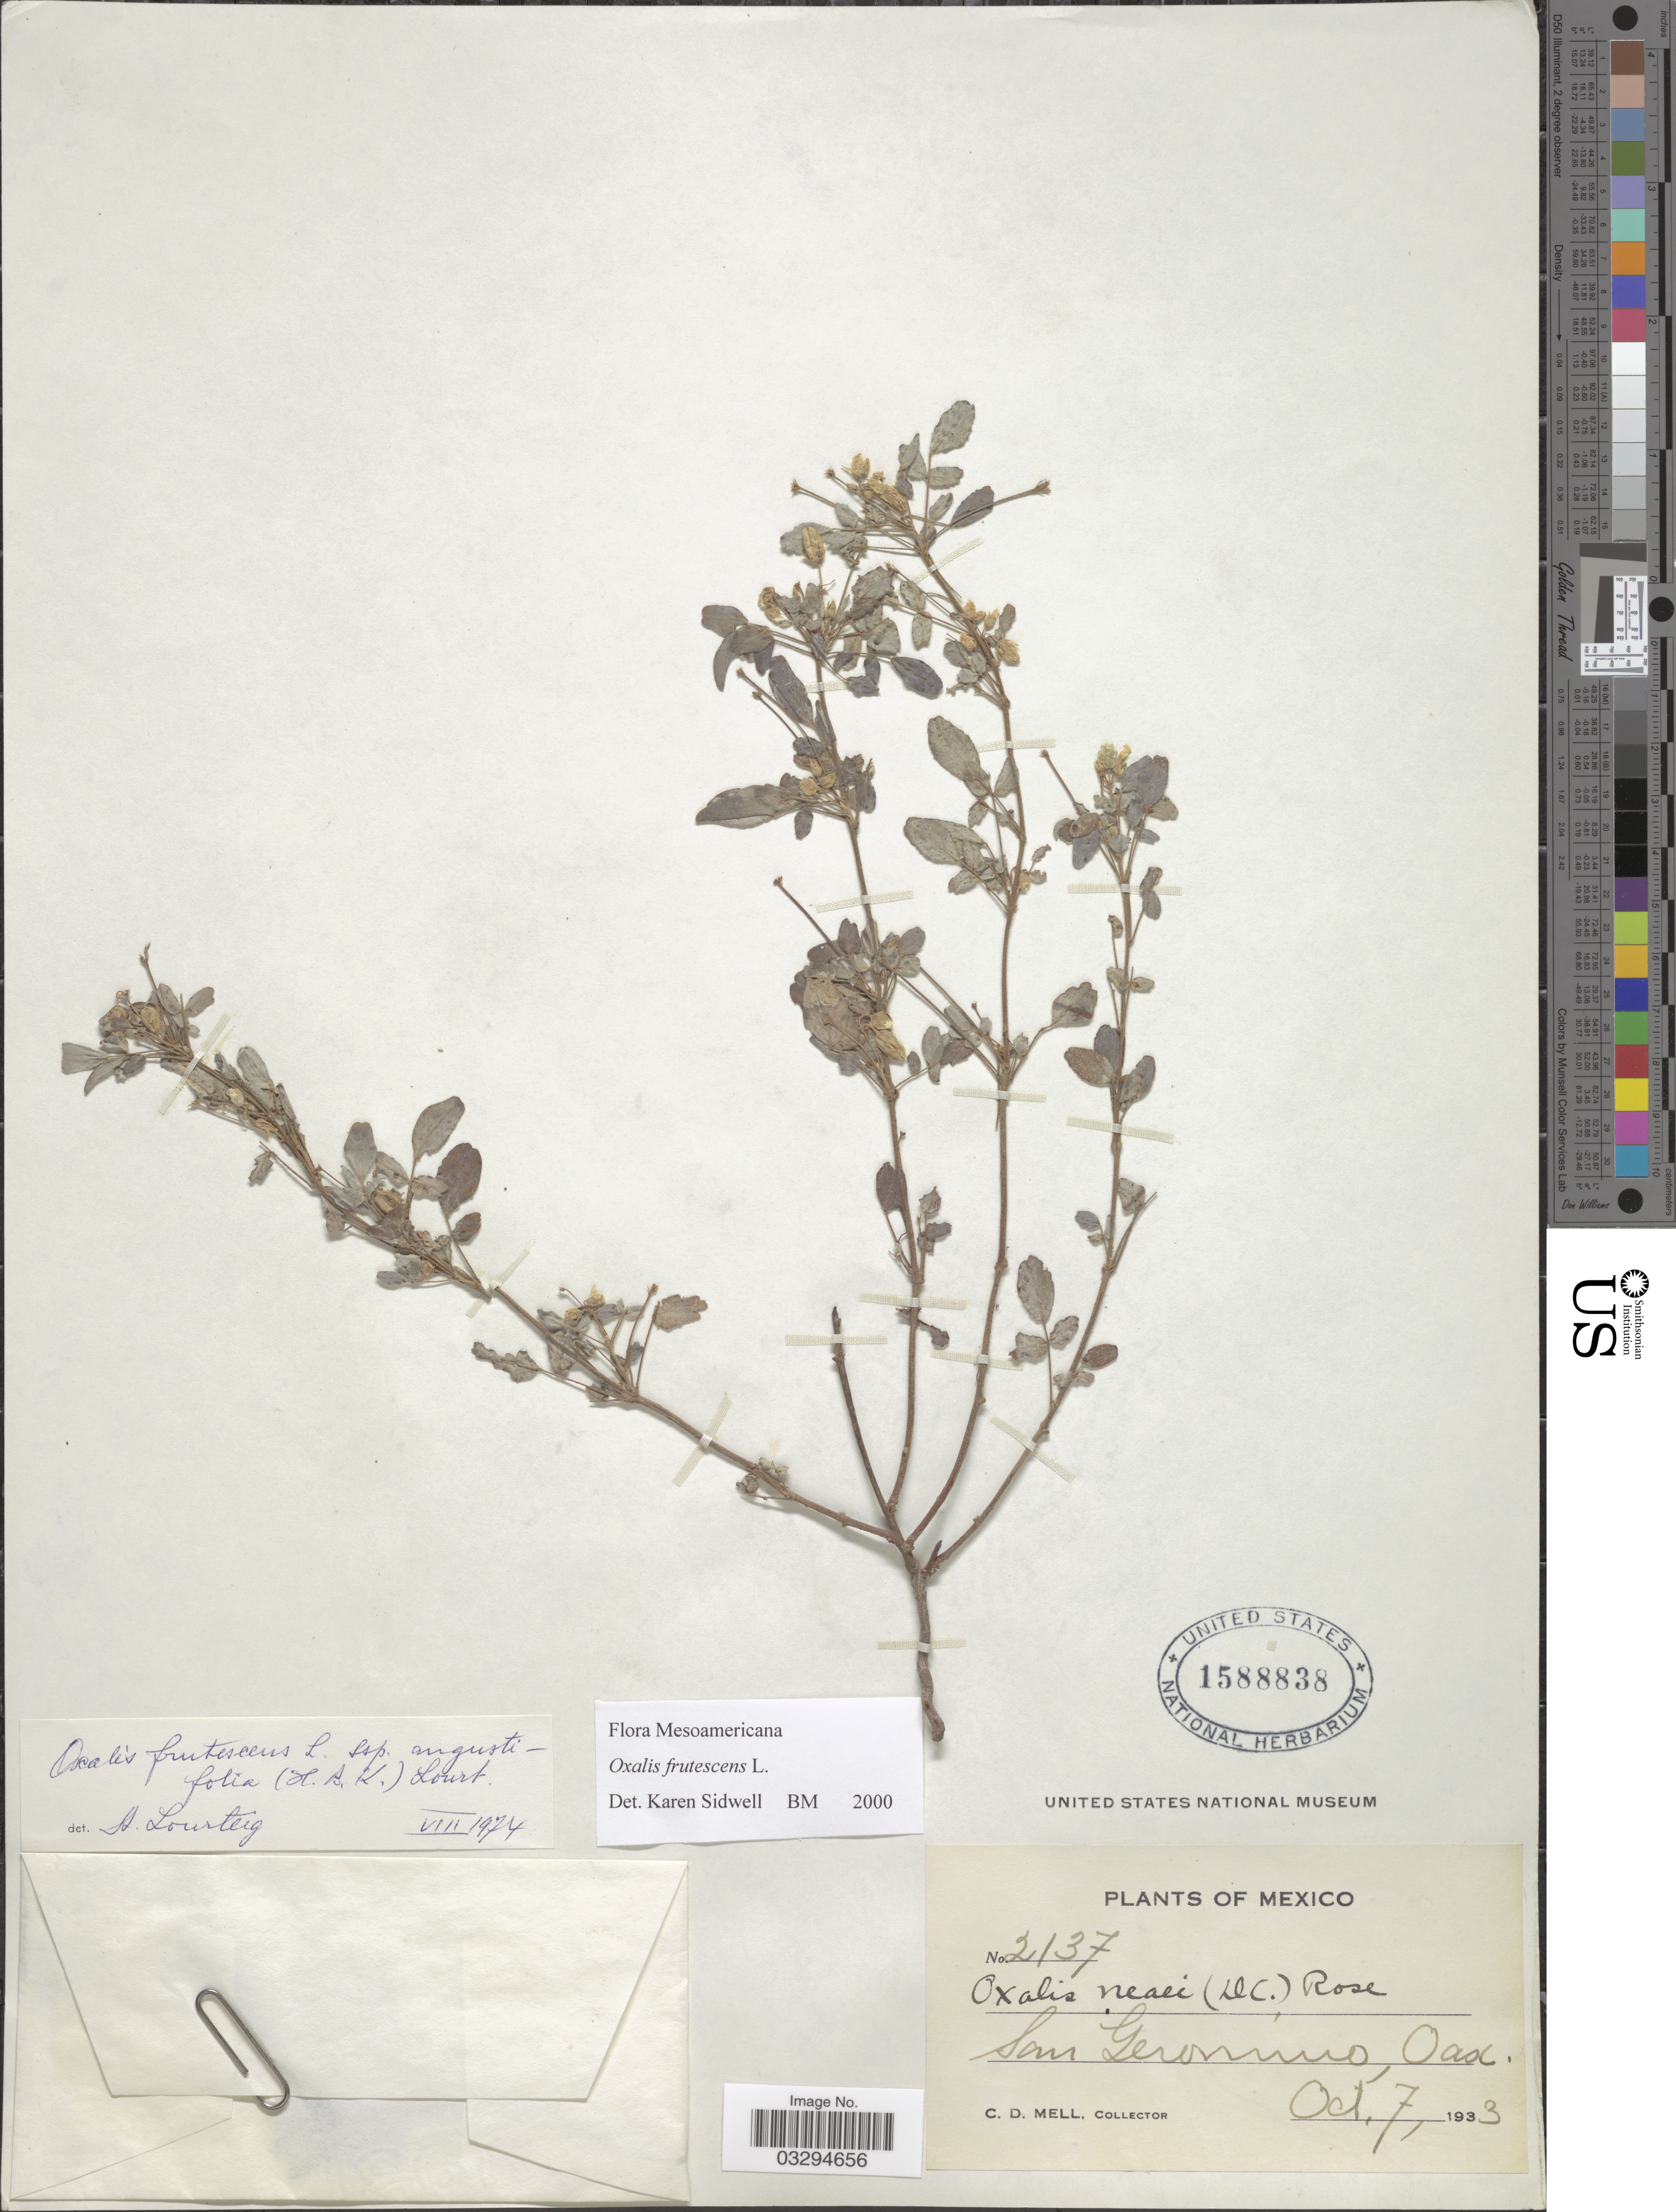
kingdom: Plantae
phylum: Tracheophyta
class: Magnoliopsida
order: Oxalidales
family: Oxalidaceae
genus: Oxalis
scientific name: Oxalis frutescens subsp. angustifolia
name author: (Kunth) Lourteig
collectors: C. D. Mell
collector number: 2137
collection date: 1933-10-07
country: Mexico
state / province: Oaxaca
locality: San Geronimo.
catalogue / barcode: US 1588838